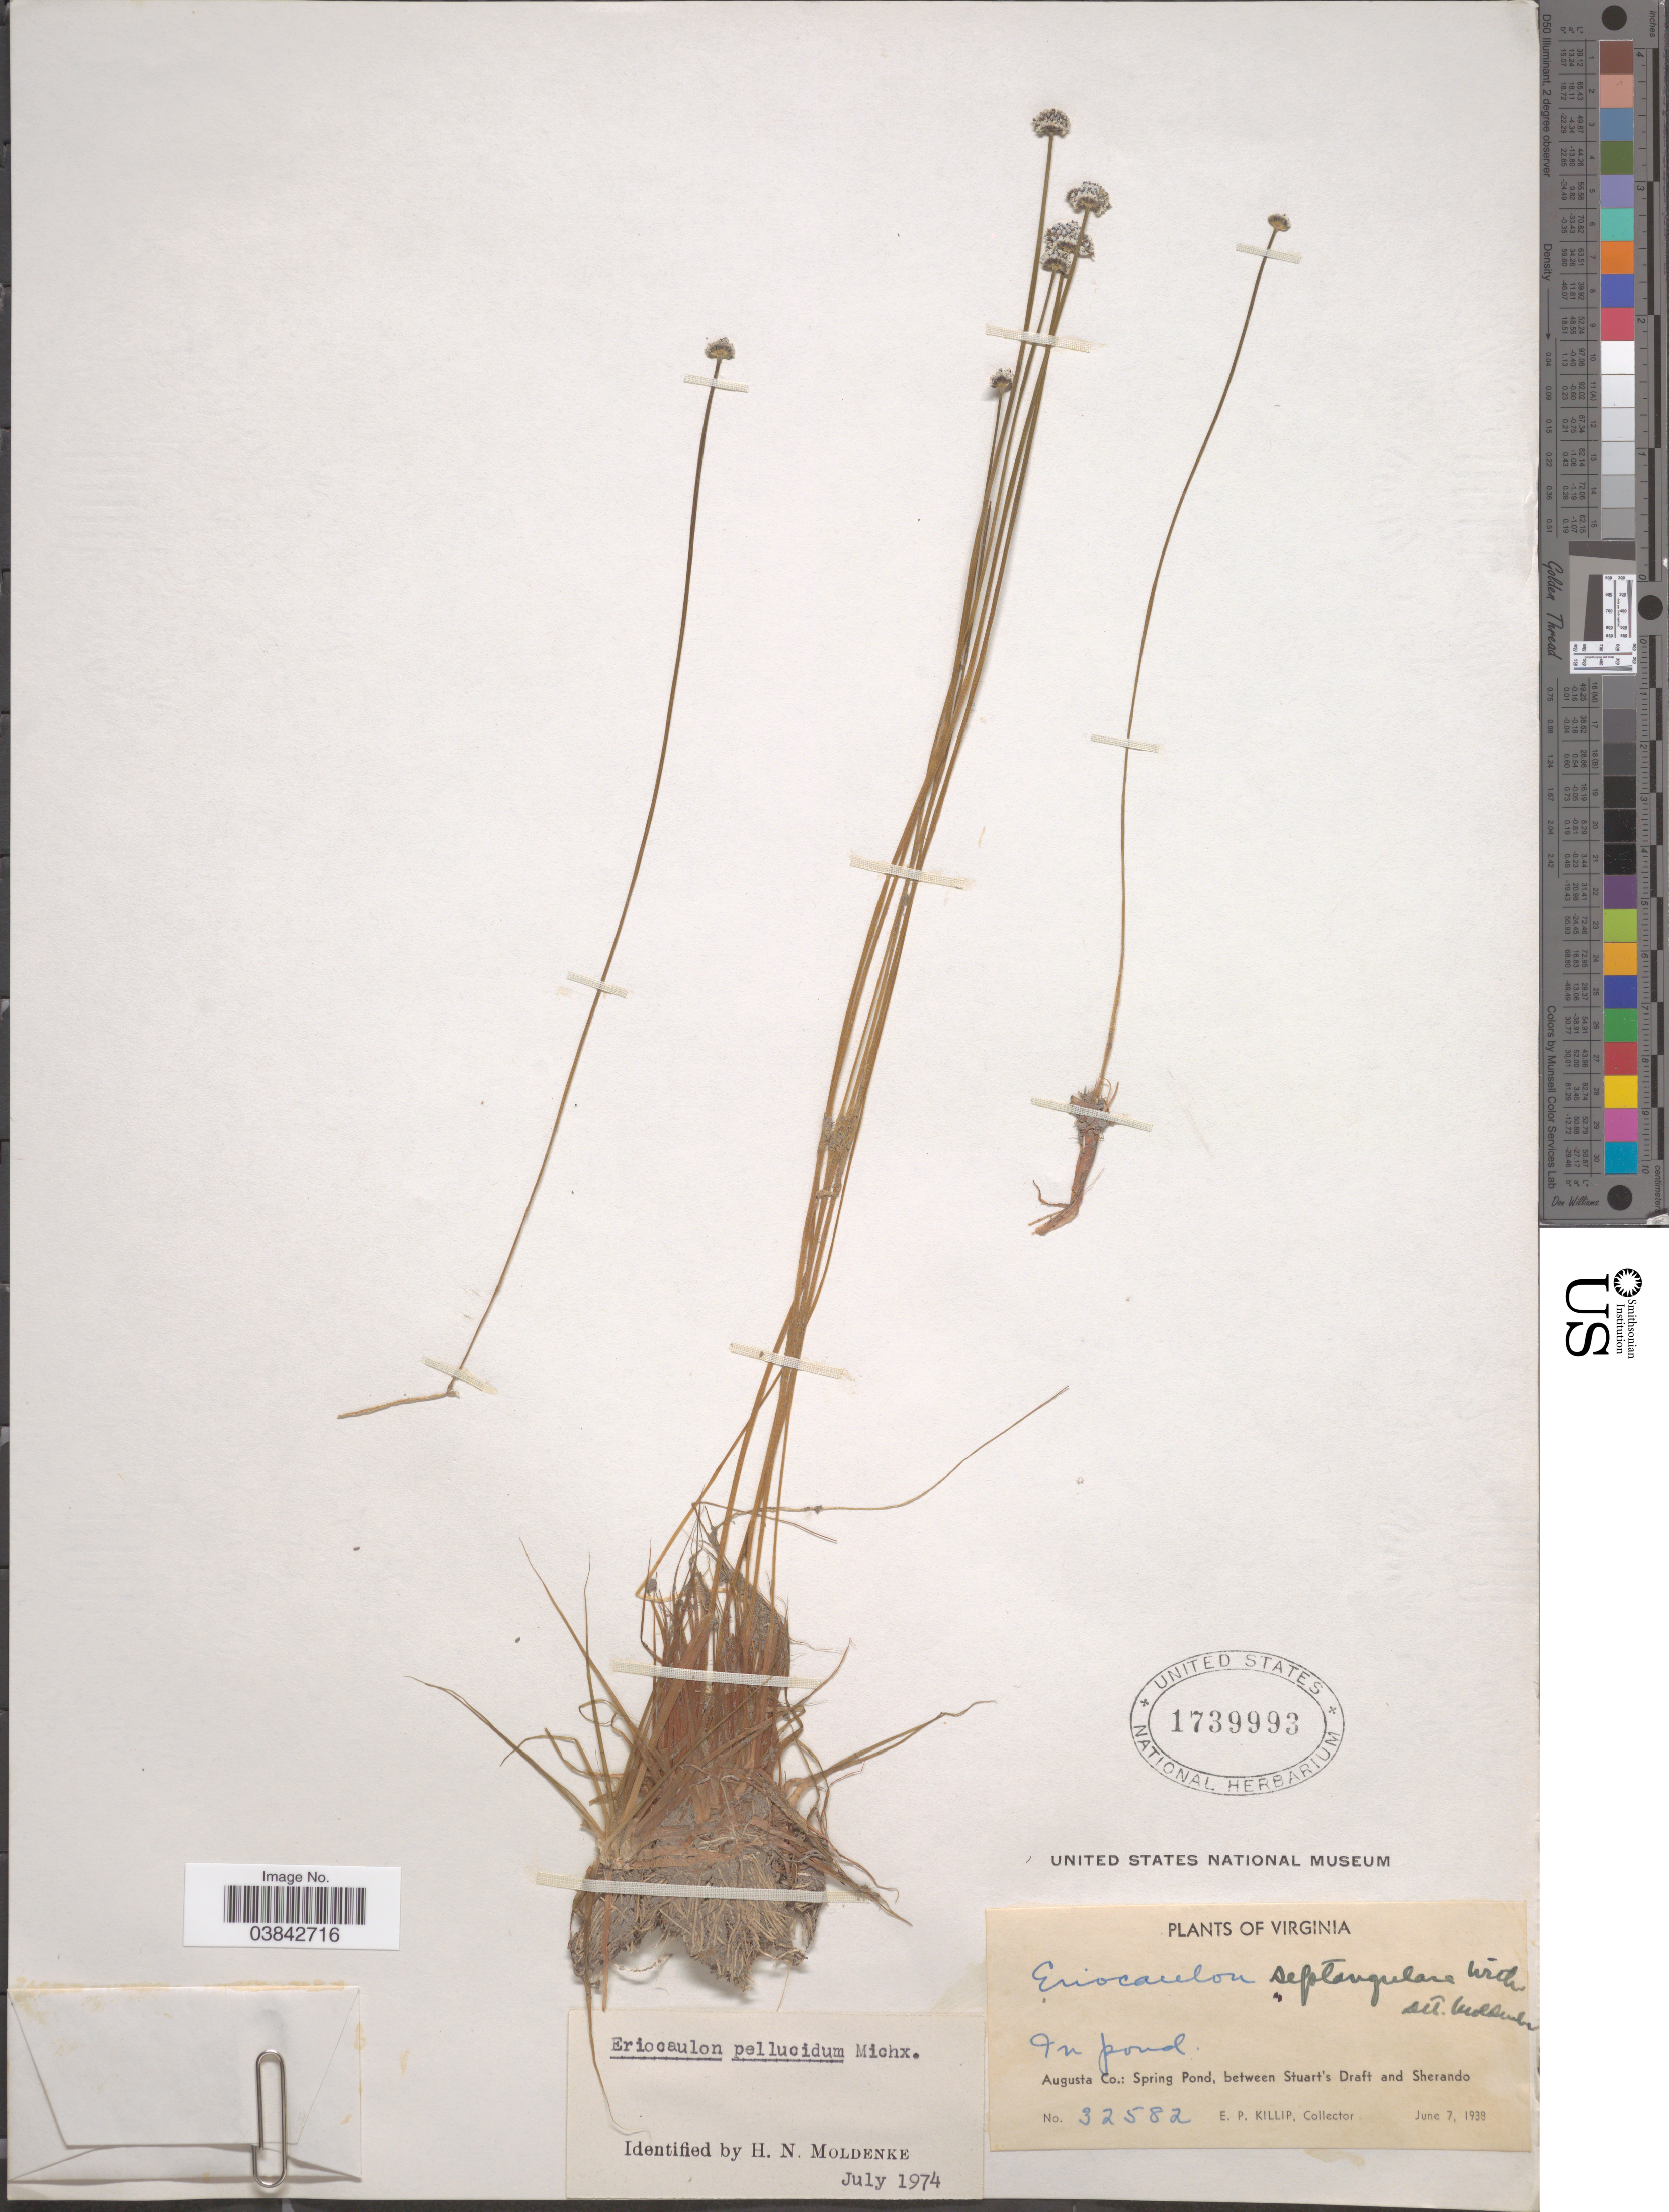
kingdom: Plantae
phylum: Tracheophyta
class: Liliopsida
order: Poales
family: Eriocaulaceae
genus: Eriocaulon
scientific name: Eriocaulon aquaticum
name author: (Hill) Druce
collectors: E. P. Killip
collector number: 32582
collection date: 1938-06-07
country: United States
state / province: Virginia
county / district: Augusta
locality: Augusta Co.: Spring Pond, between Stuart's Draft and Sherando.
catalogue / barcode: US 1739993